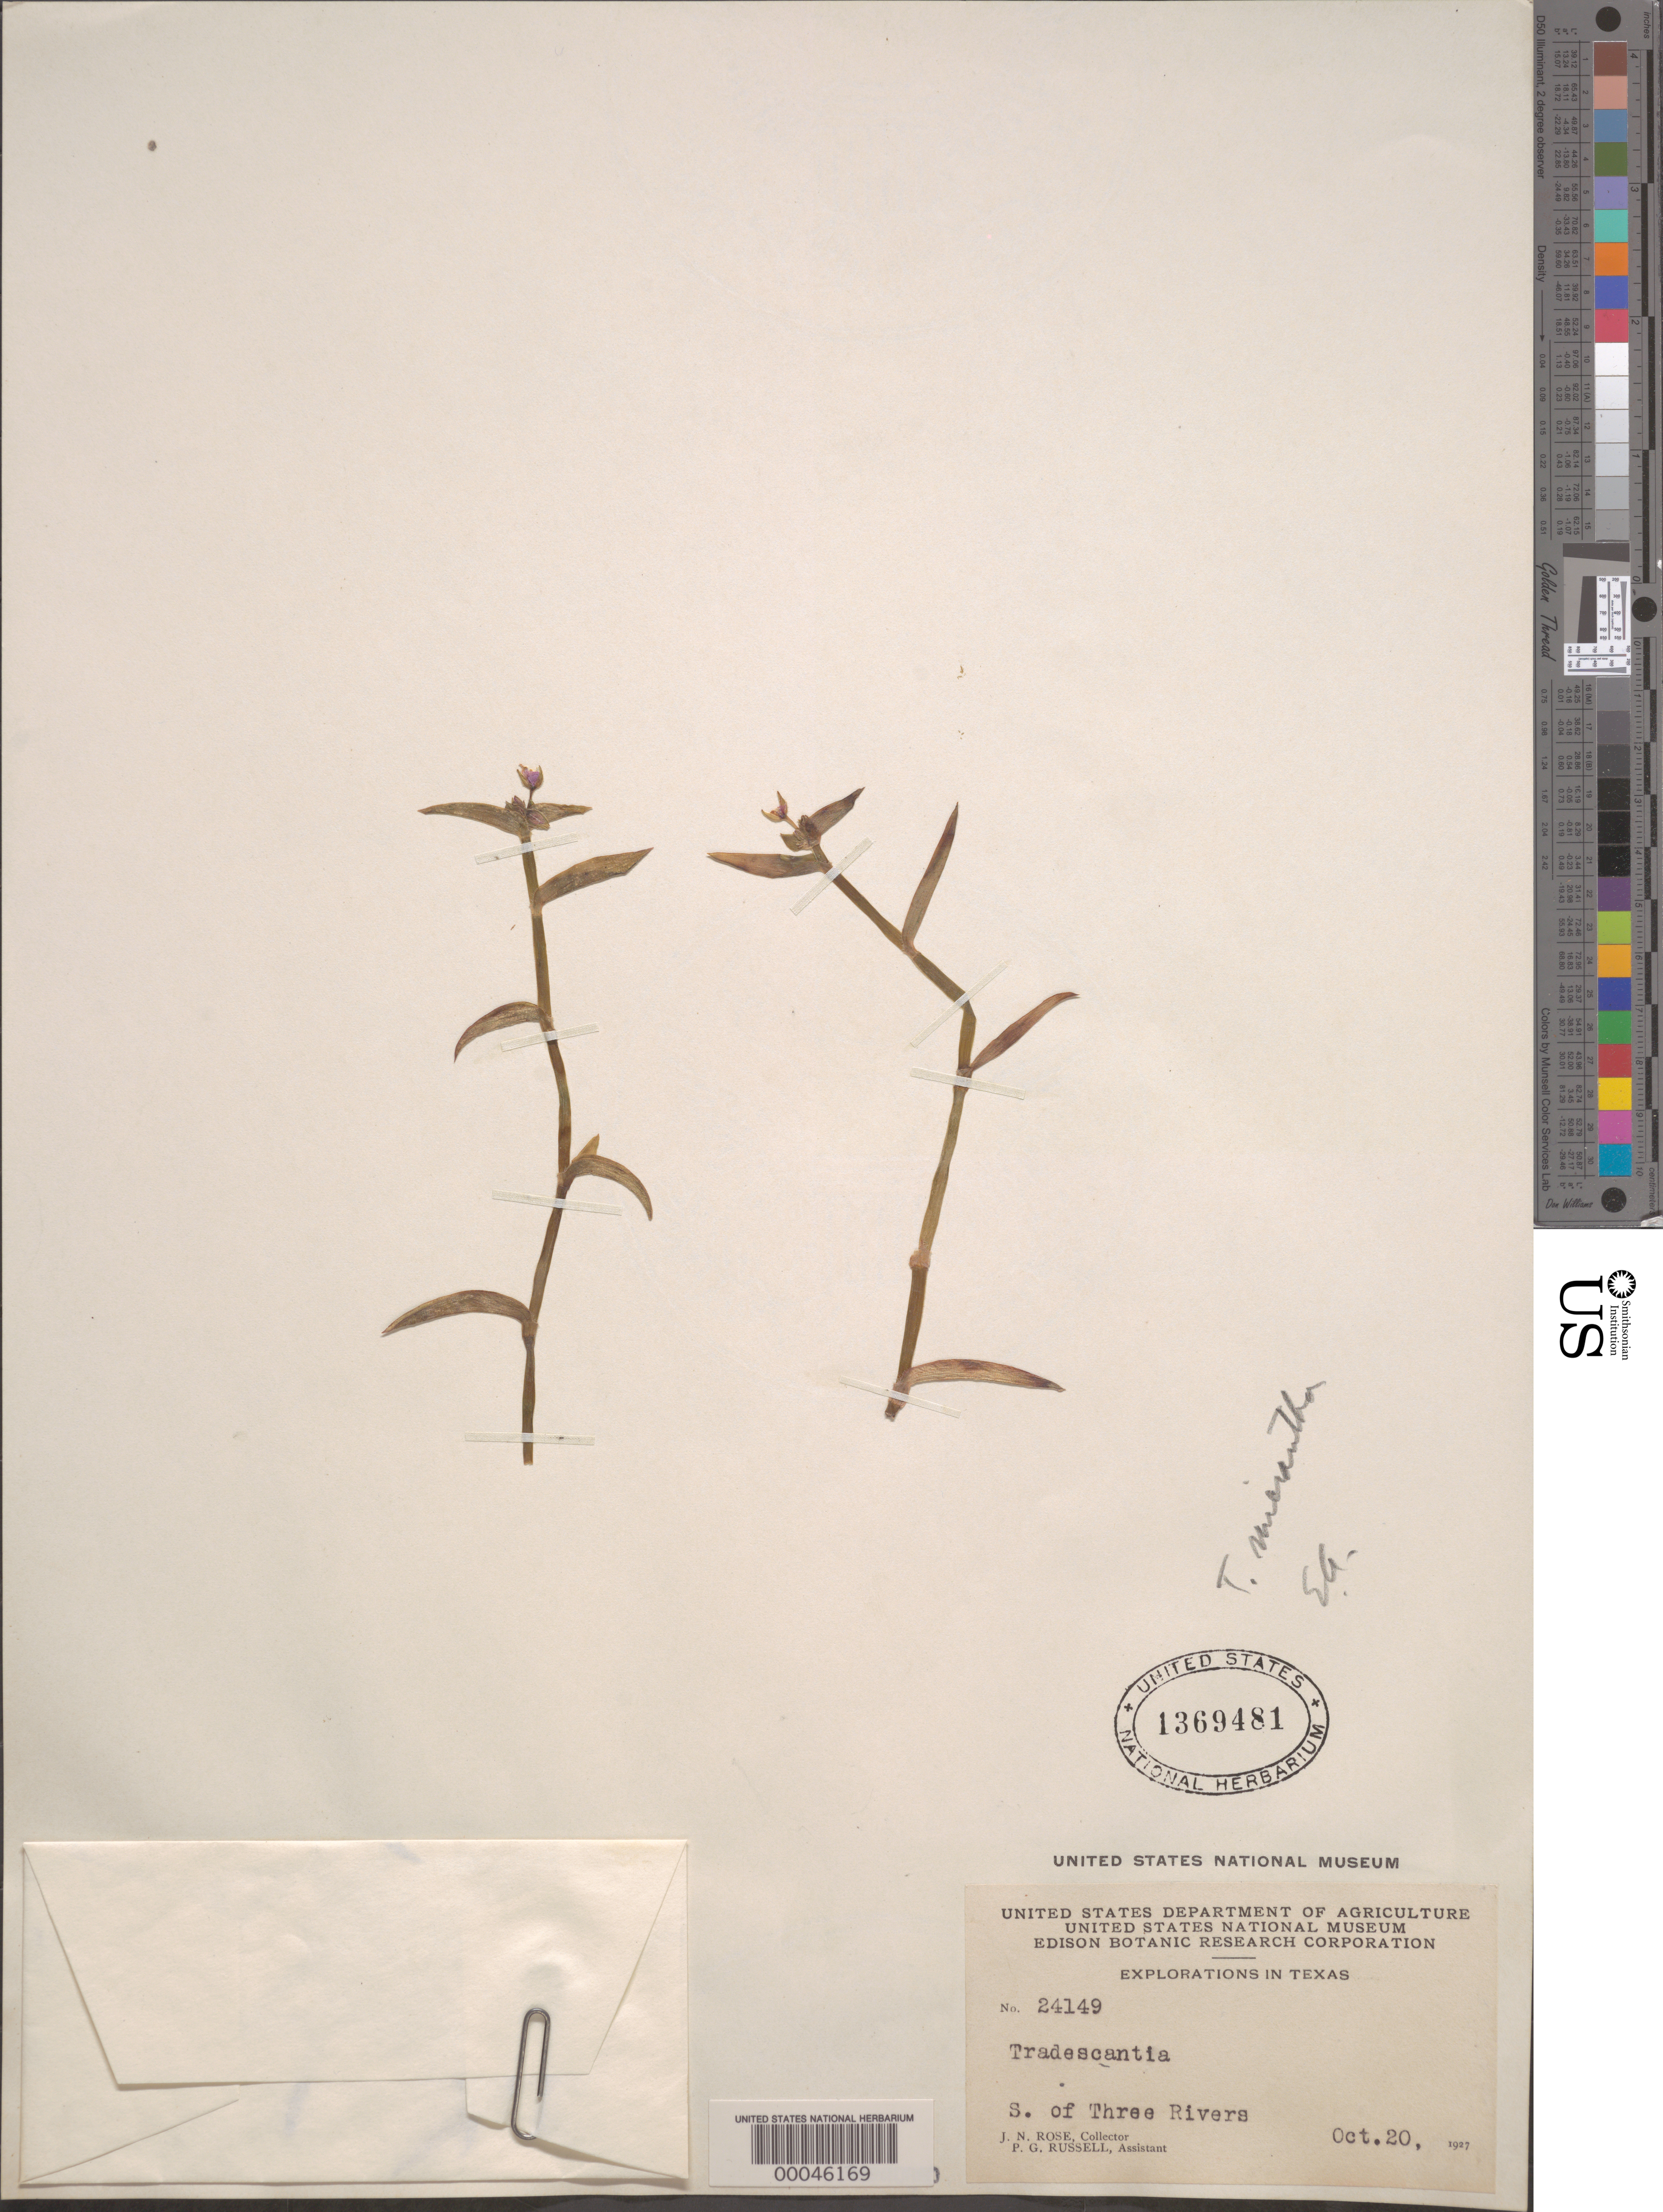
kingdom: Plantae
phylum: Tracheophyta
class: Liliopsida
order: Commelinales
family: Commelinaceae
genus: Callisia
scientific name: Callisia micrantha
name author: (Torr.) D.R. Hunt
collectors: J. N. Rose & P. G. Russell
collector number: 24149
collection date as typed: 20 Oct 1927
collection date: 1927-10-20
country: United States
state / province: Texas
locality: S of three rivers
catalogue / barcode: US 1369481